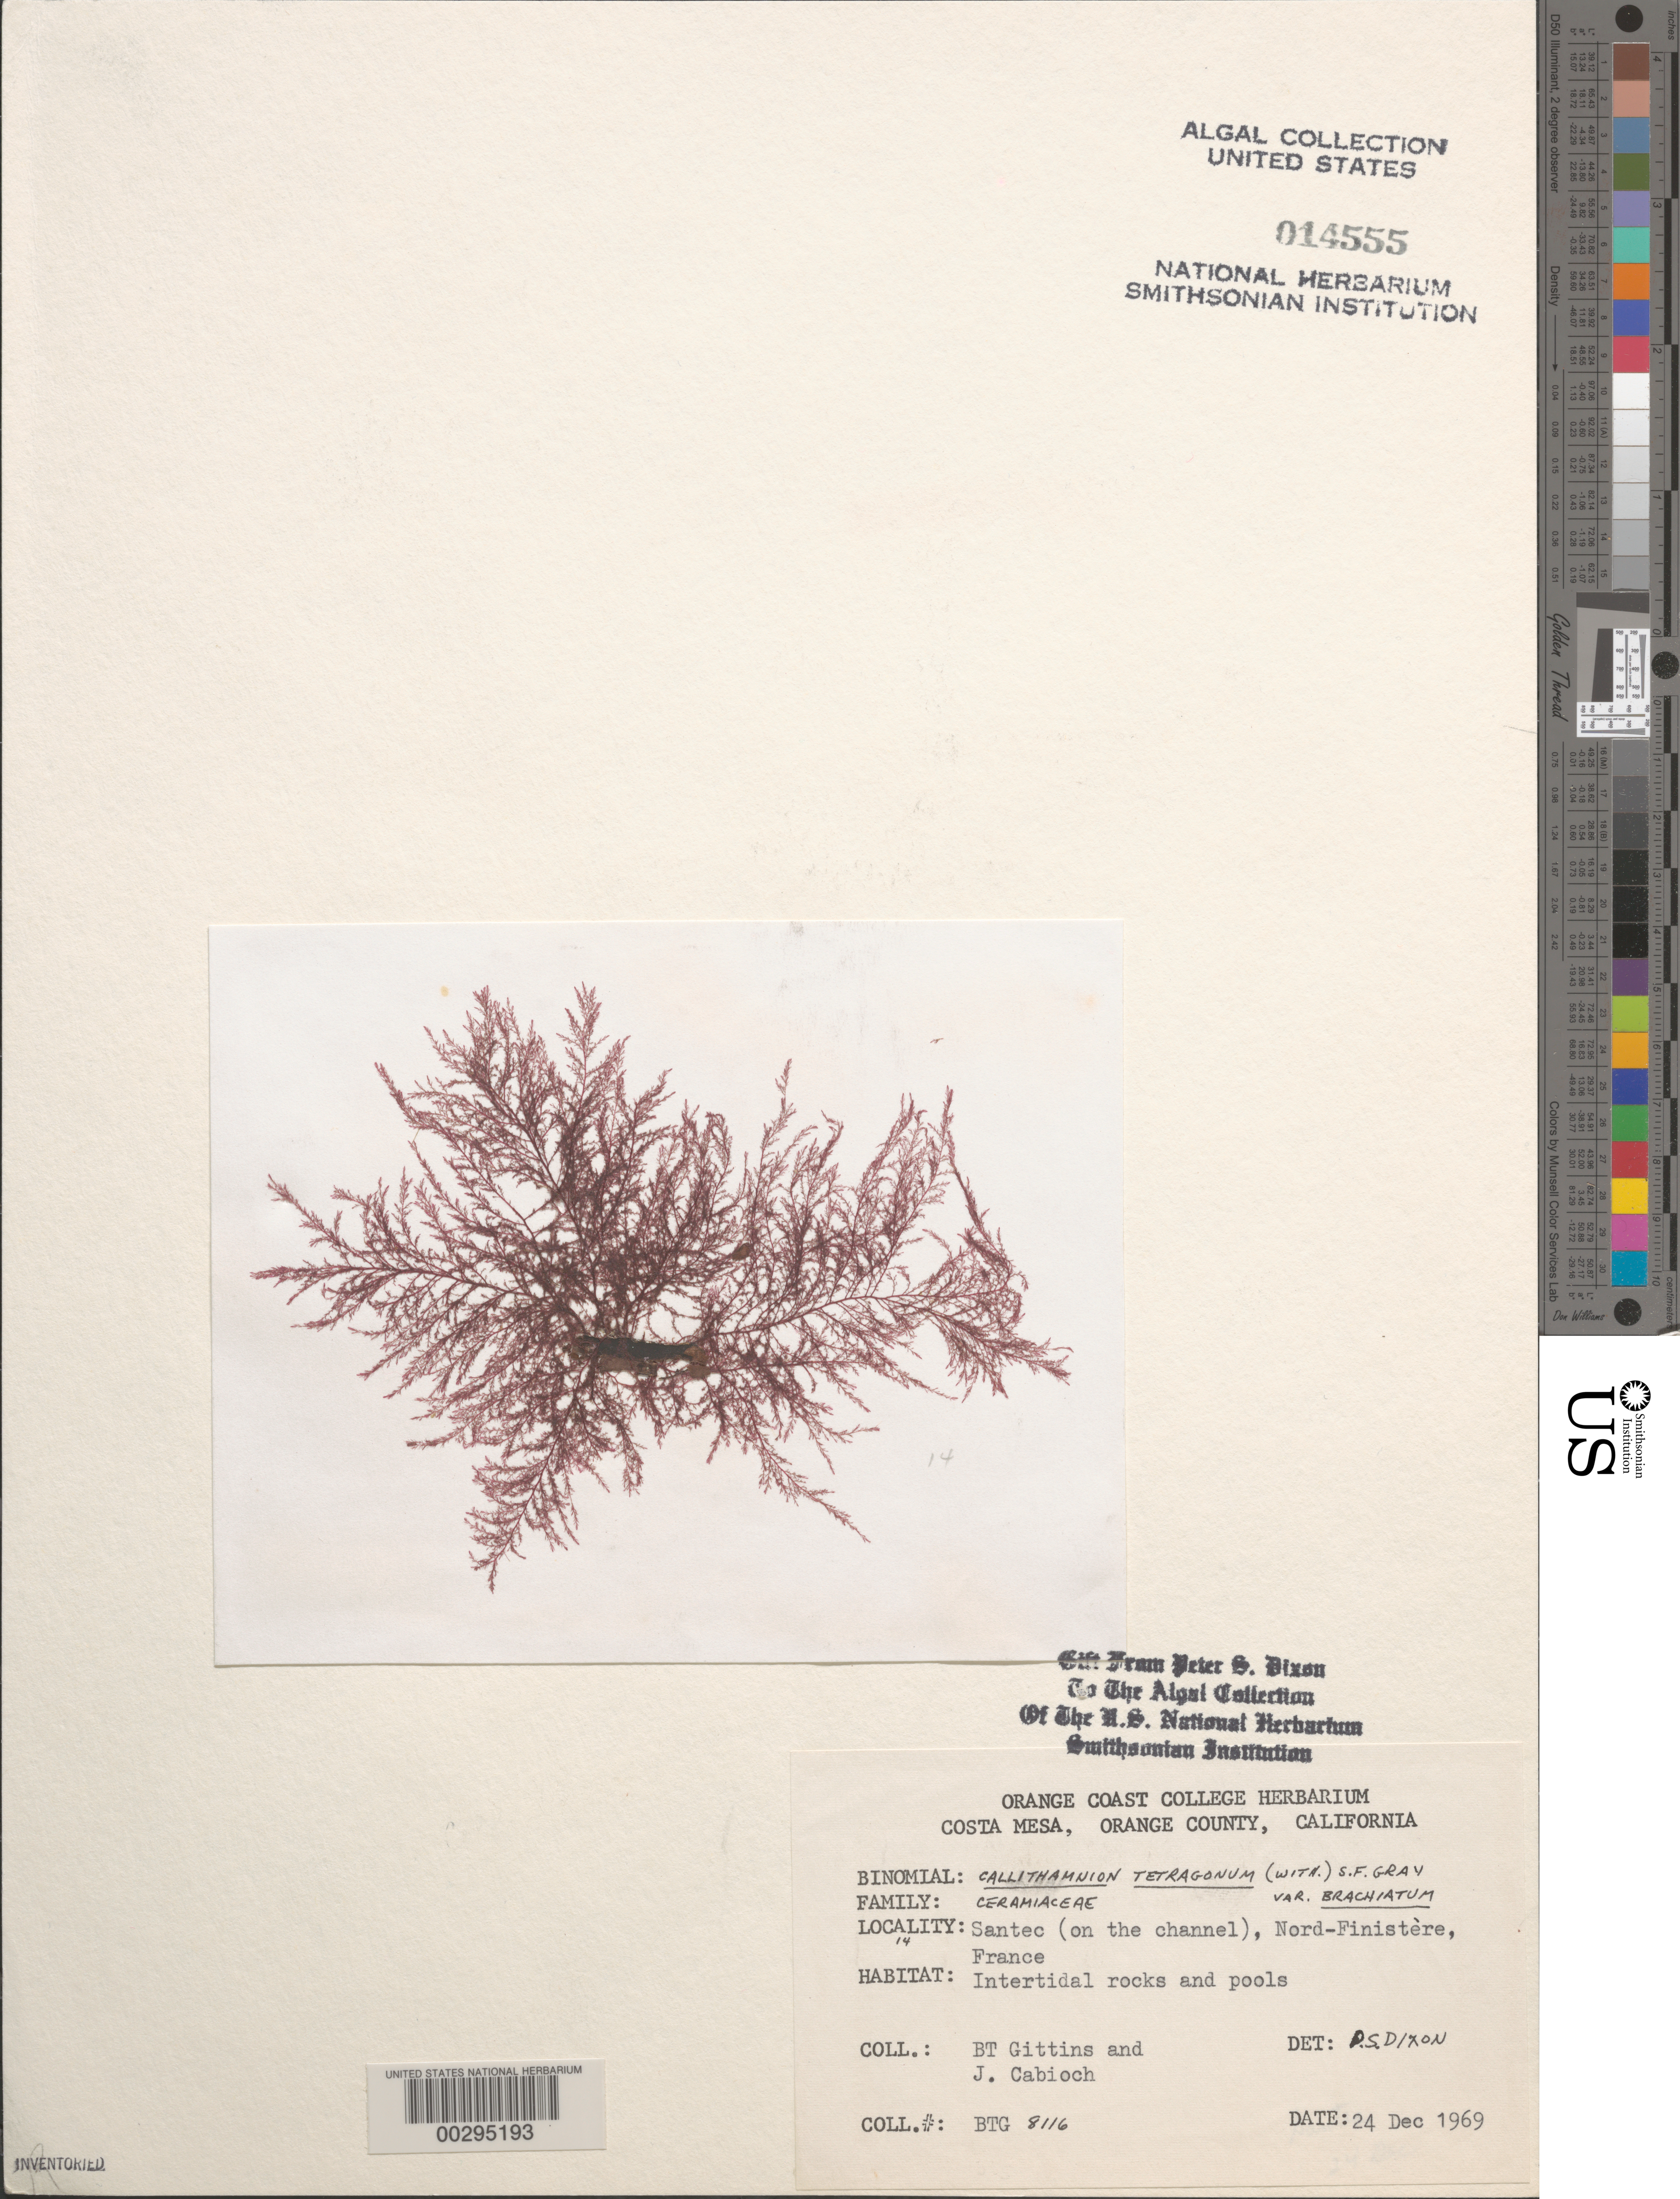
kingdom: Plantae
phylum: Rhodophyta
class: Florideophyceae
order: Ceramiales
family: Callithamniaceae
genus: Callithamnion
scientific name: Callithamnion tetragonum var. brachiatum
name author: (Bonnem.) H. Crouan & P. Crouan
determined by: Dixon, P. S.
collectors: B. Gittins & J. Cabioch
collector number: BTG 8116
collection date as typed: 24 Dec 1969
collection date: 1969-12-24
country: France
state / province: Bretagne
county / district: Finistère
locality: Santec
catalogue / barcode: US 14555